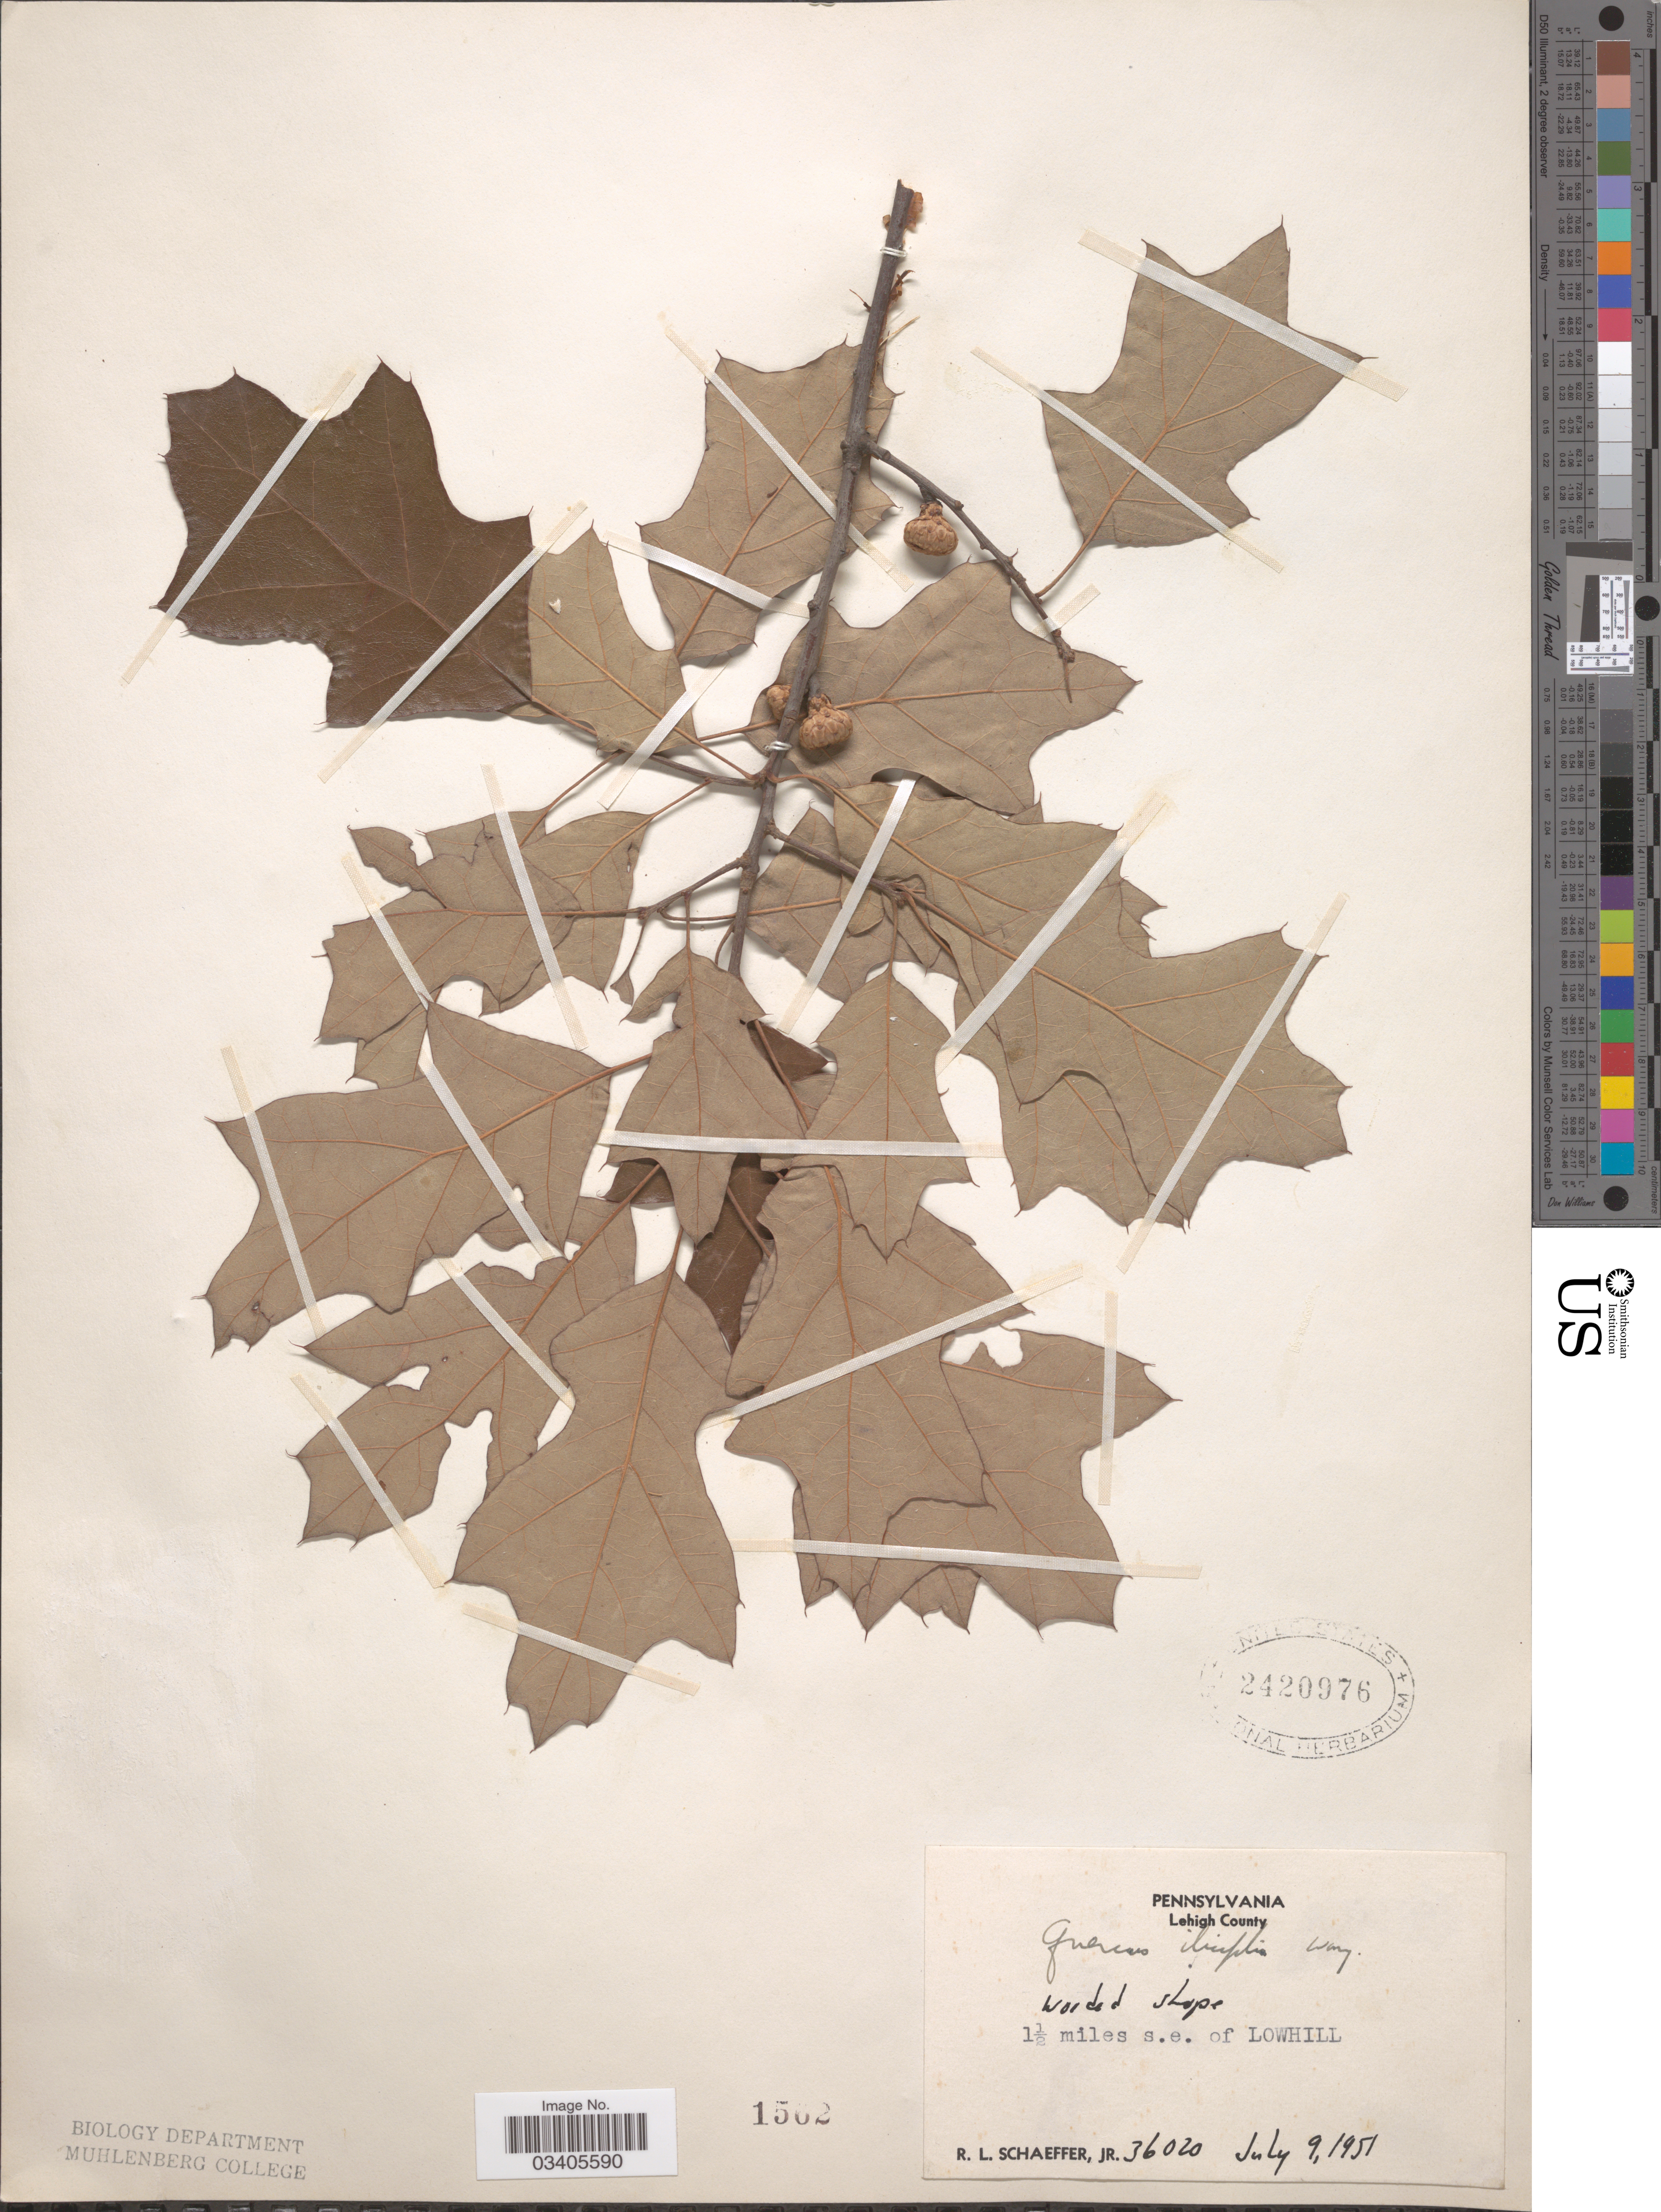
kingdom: Plantae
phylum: Tracheophyta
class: Magnoliopsida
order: Fagales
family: Fagaceae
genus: Quercus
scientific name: Quercus ilicifolia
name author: Wangenh.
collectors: R. L. Schaeffer Jr.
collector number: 36020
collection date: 1951-07-09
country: United States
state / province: Pennsylvania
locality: Lehigh County. 1½ miles s.e. of Lowhill.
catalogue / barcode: US 2420976